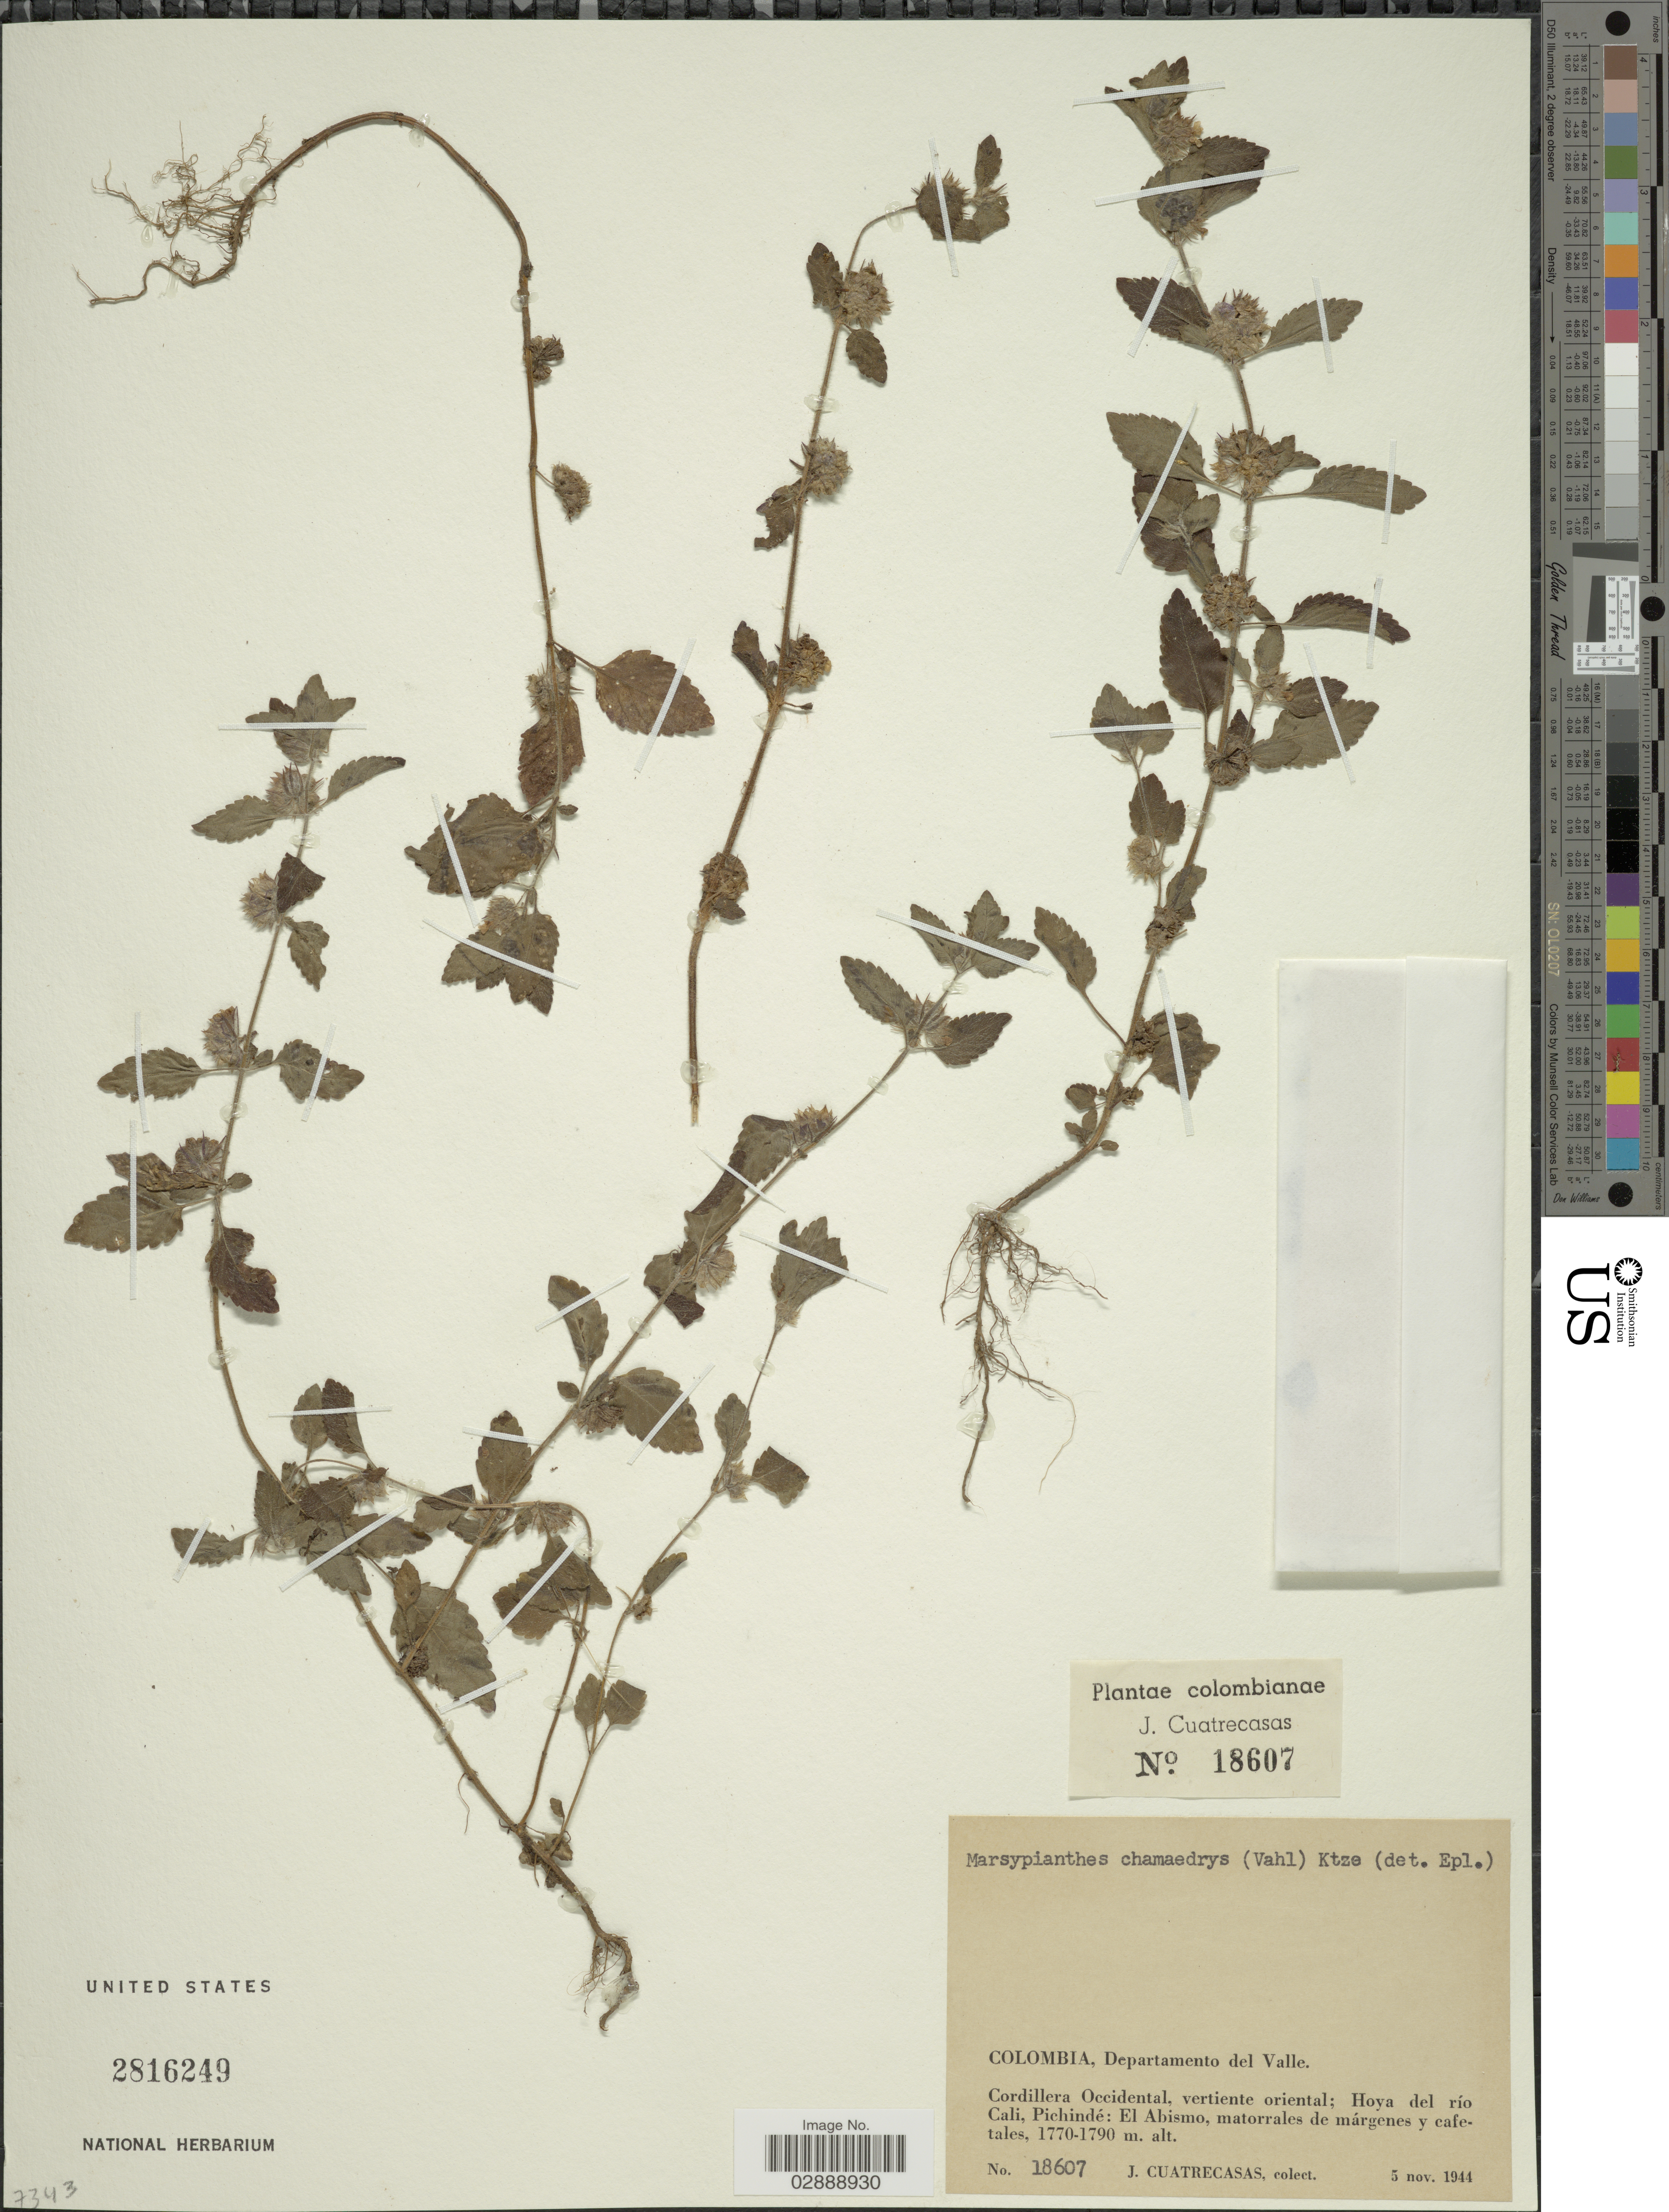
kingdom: Plantae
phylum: Tracheophyta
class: Magnoliopsida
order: Lamiales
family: Lamiaceae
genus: Marsypianthes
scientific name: Marsypianthes chamaedrys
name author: (Vahl) Kuntze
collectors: J. Cuatrecasas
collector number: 18607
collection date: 1944-11-05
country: Colombia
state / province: Valle del Cauca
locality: Departamento del Valle. Cordillera Occidental, vertiente oriental; Hoya del río Cali, Pichindé: El Abismo.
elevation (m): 1770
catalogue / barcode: US 2816249